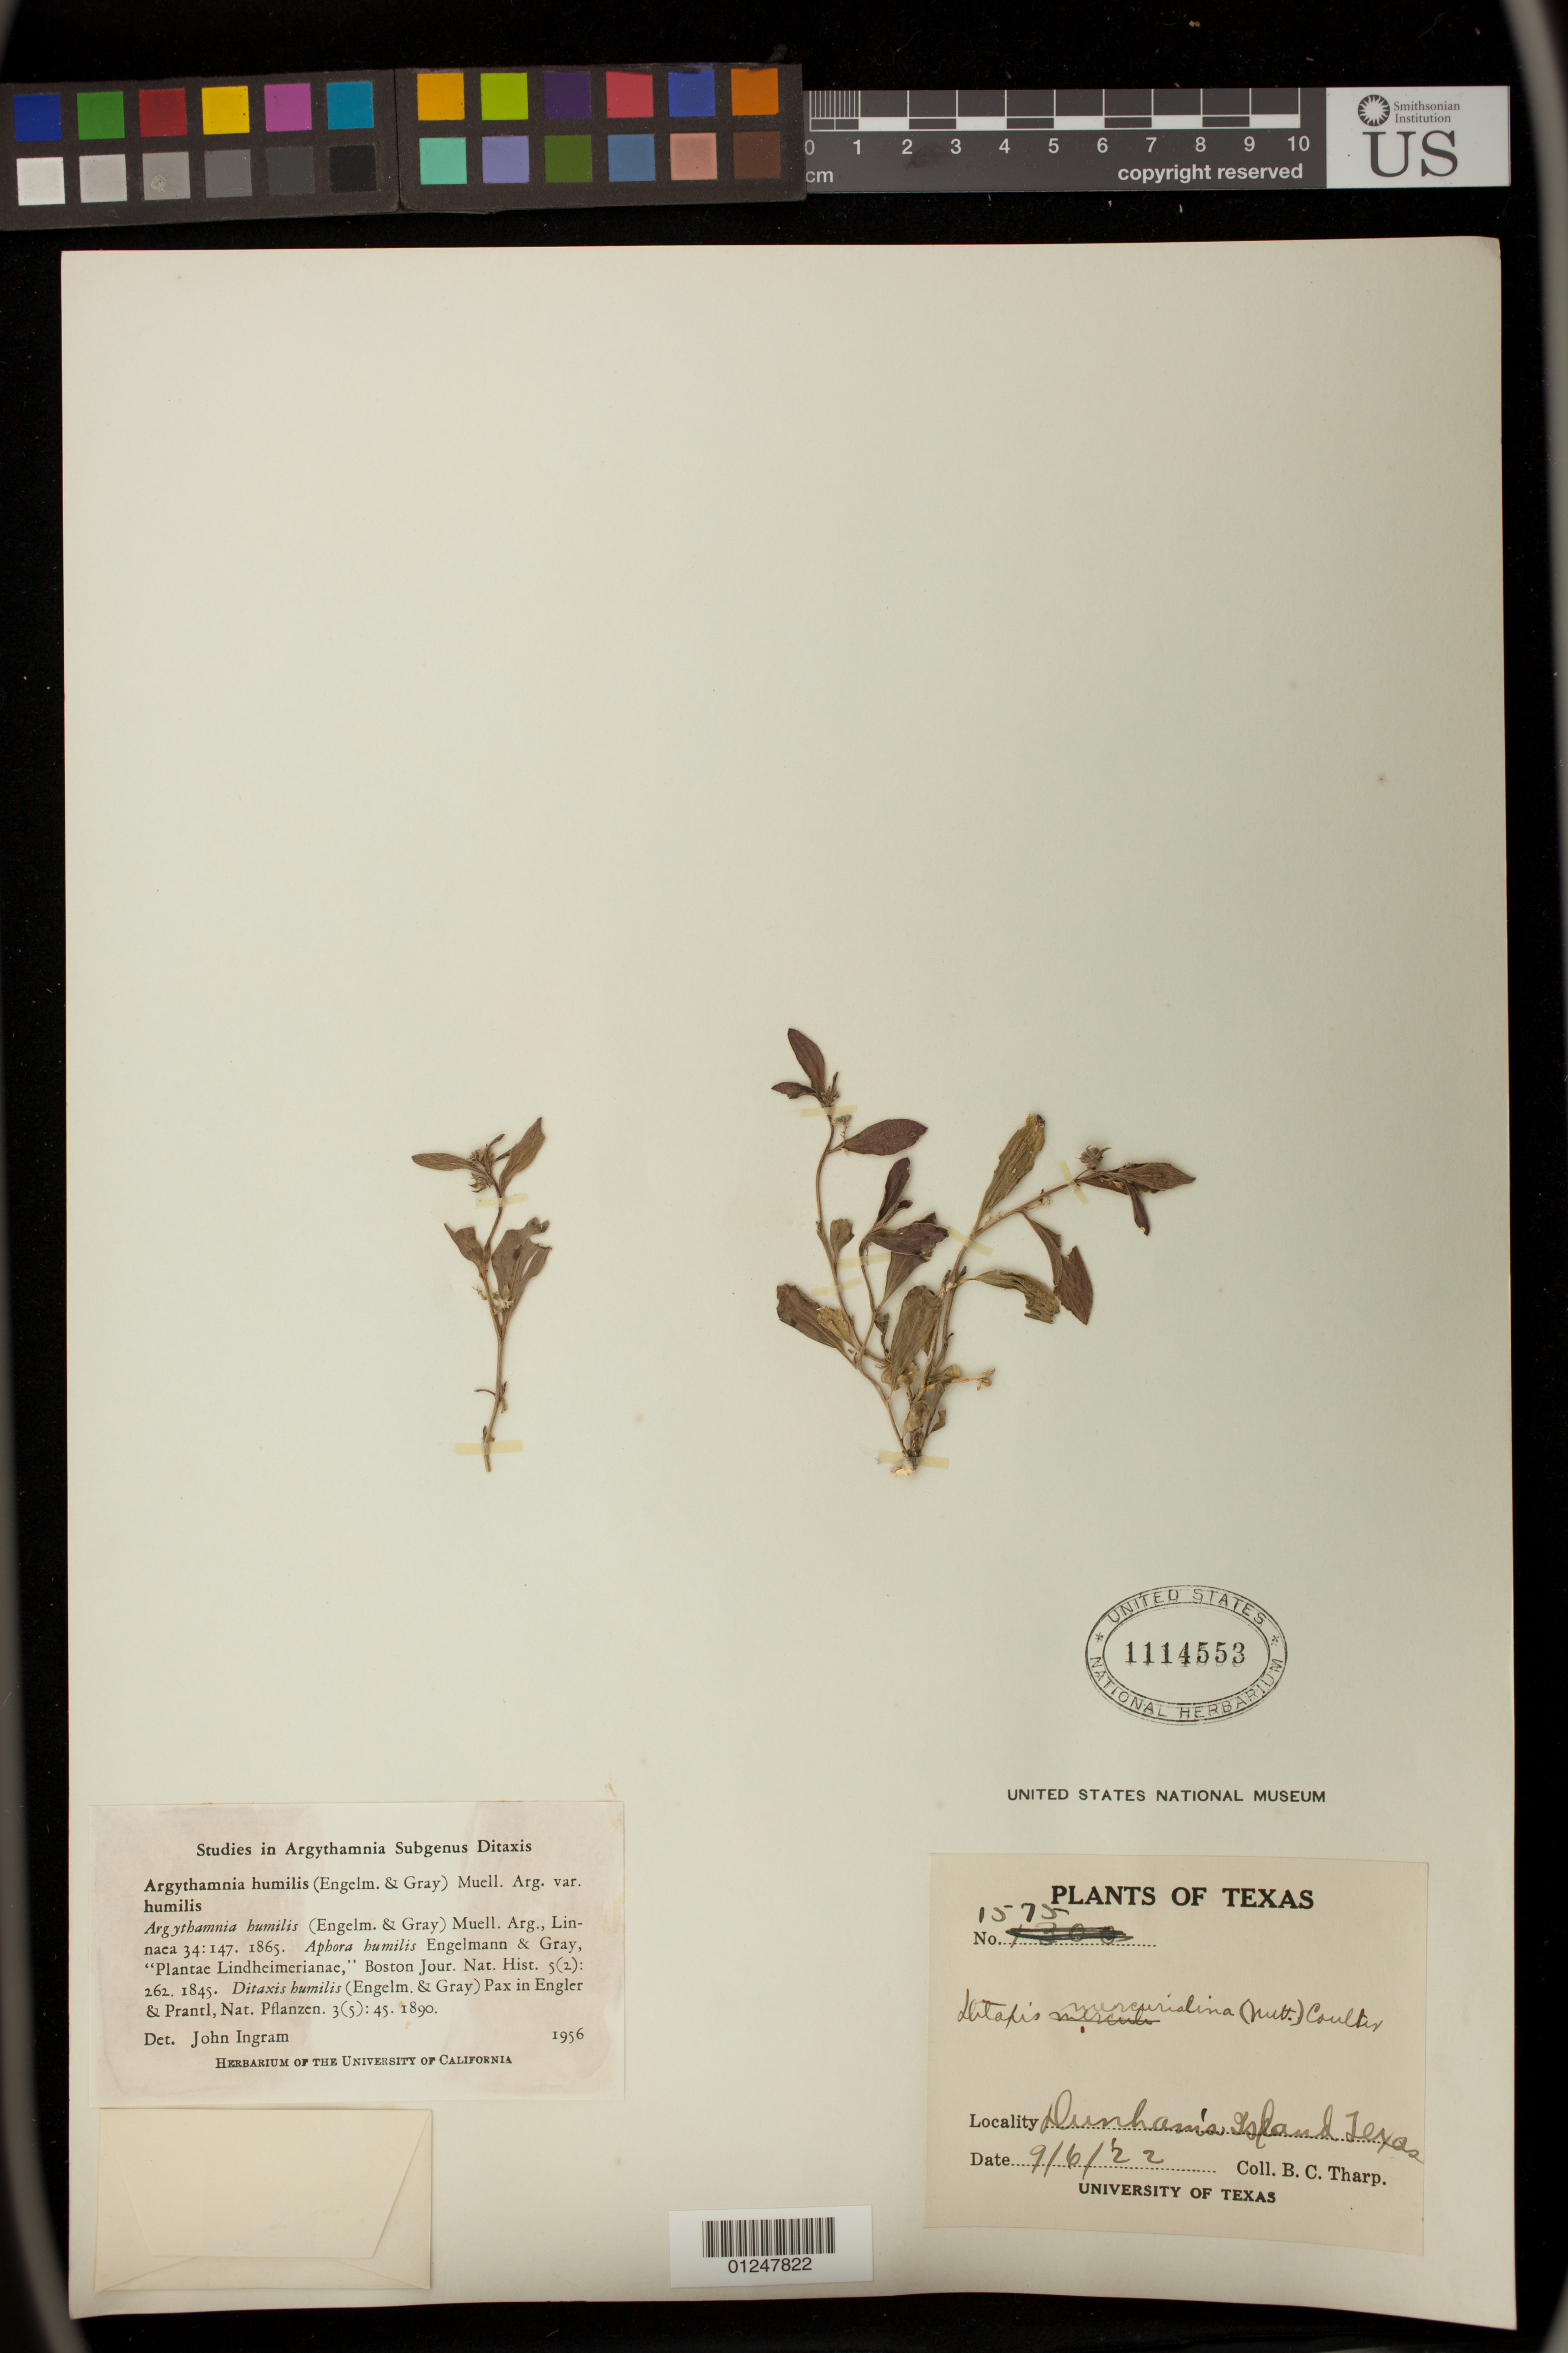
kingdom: Plantae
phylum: Tracheophyta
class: Magnoliopsida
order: Malpighiales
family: Euphorbiaceae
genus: Argythamnia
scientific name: Argythamnia humilis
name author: (Engelm. & A. Gray) Müll. Arg.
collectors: B. C. Tharp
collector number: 1575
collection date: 1922-09-06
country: United States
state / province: Texas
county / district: Aransas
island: Dunham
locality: Dunham's Island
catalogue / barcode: US 1114553